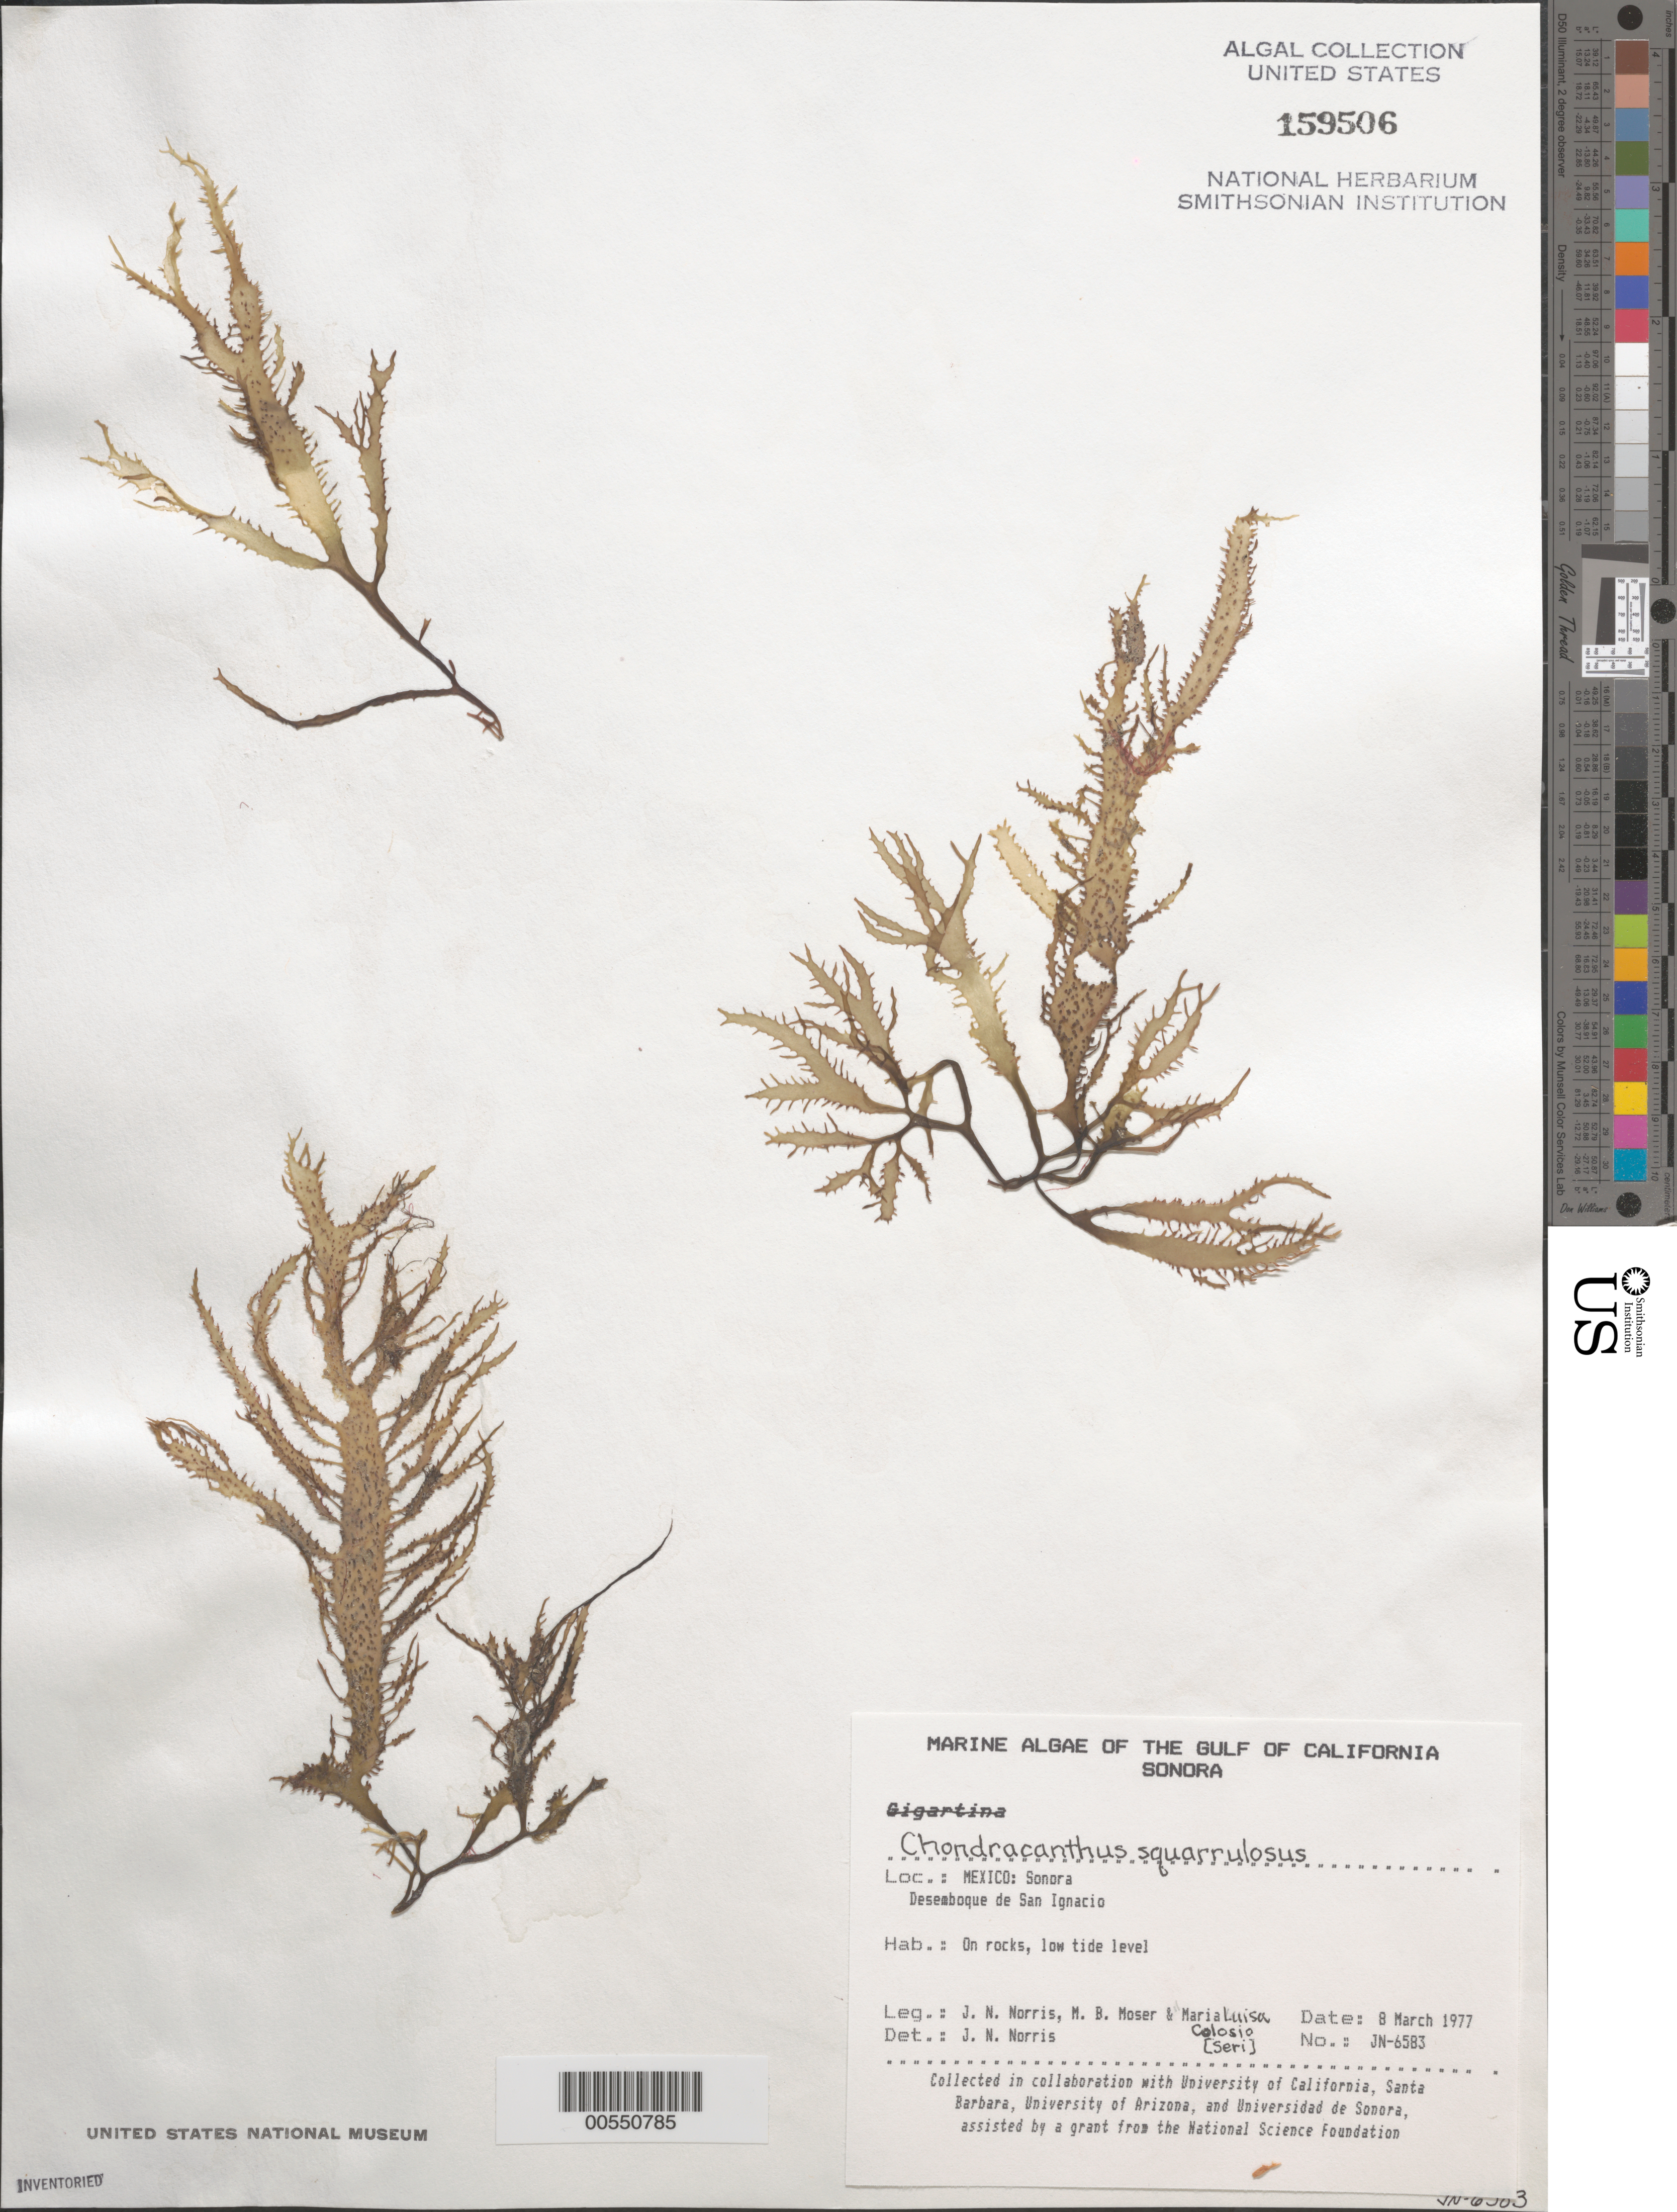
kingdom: Plantae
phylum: Rhodophyta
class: Florideophyceae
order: Gigartinales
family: Gigartinaceae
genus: Chondracanthus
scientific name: Chondracanthus squarrulosus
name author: (Setch. & N.L. Gardner) J.R. Hughey et al.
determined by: Norris, James N.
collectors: J. N. Norris, M. Moser & M. Colosio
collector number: JN-6583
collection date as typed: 08 Mar 1977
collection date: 1977-03-08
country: Mexico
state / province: Sonora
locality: Desemboque de San Ignacio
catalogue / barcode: US 159506